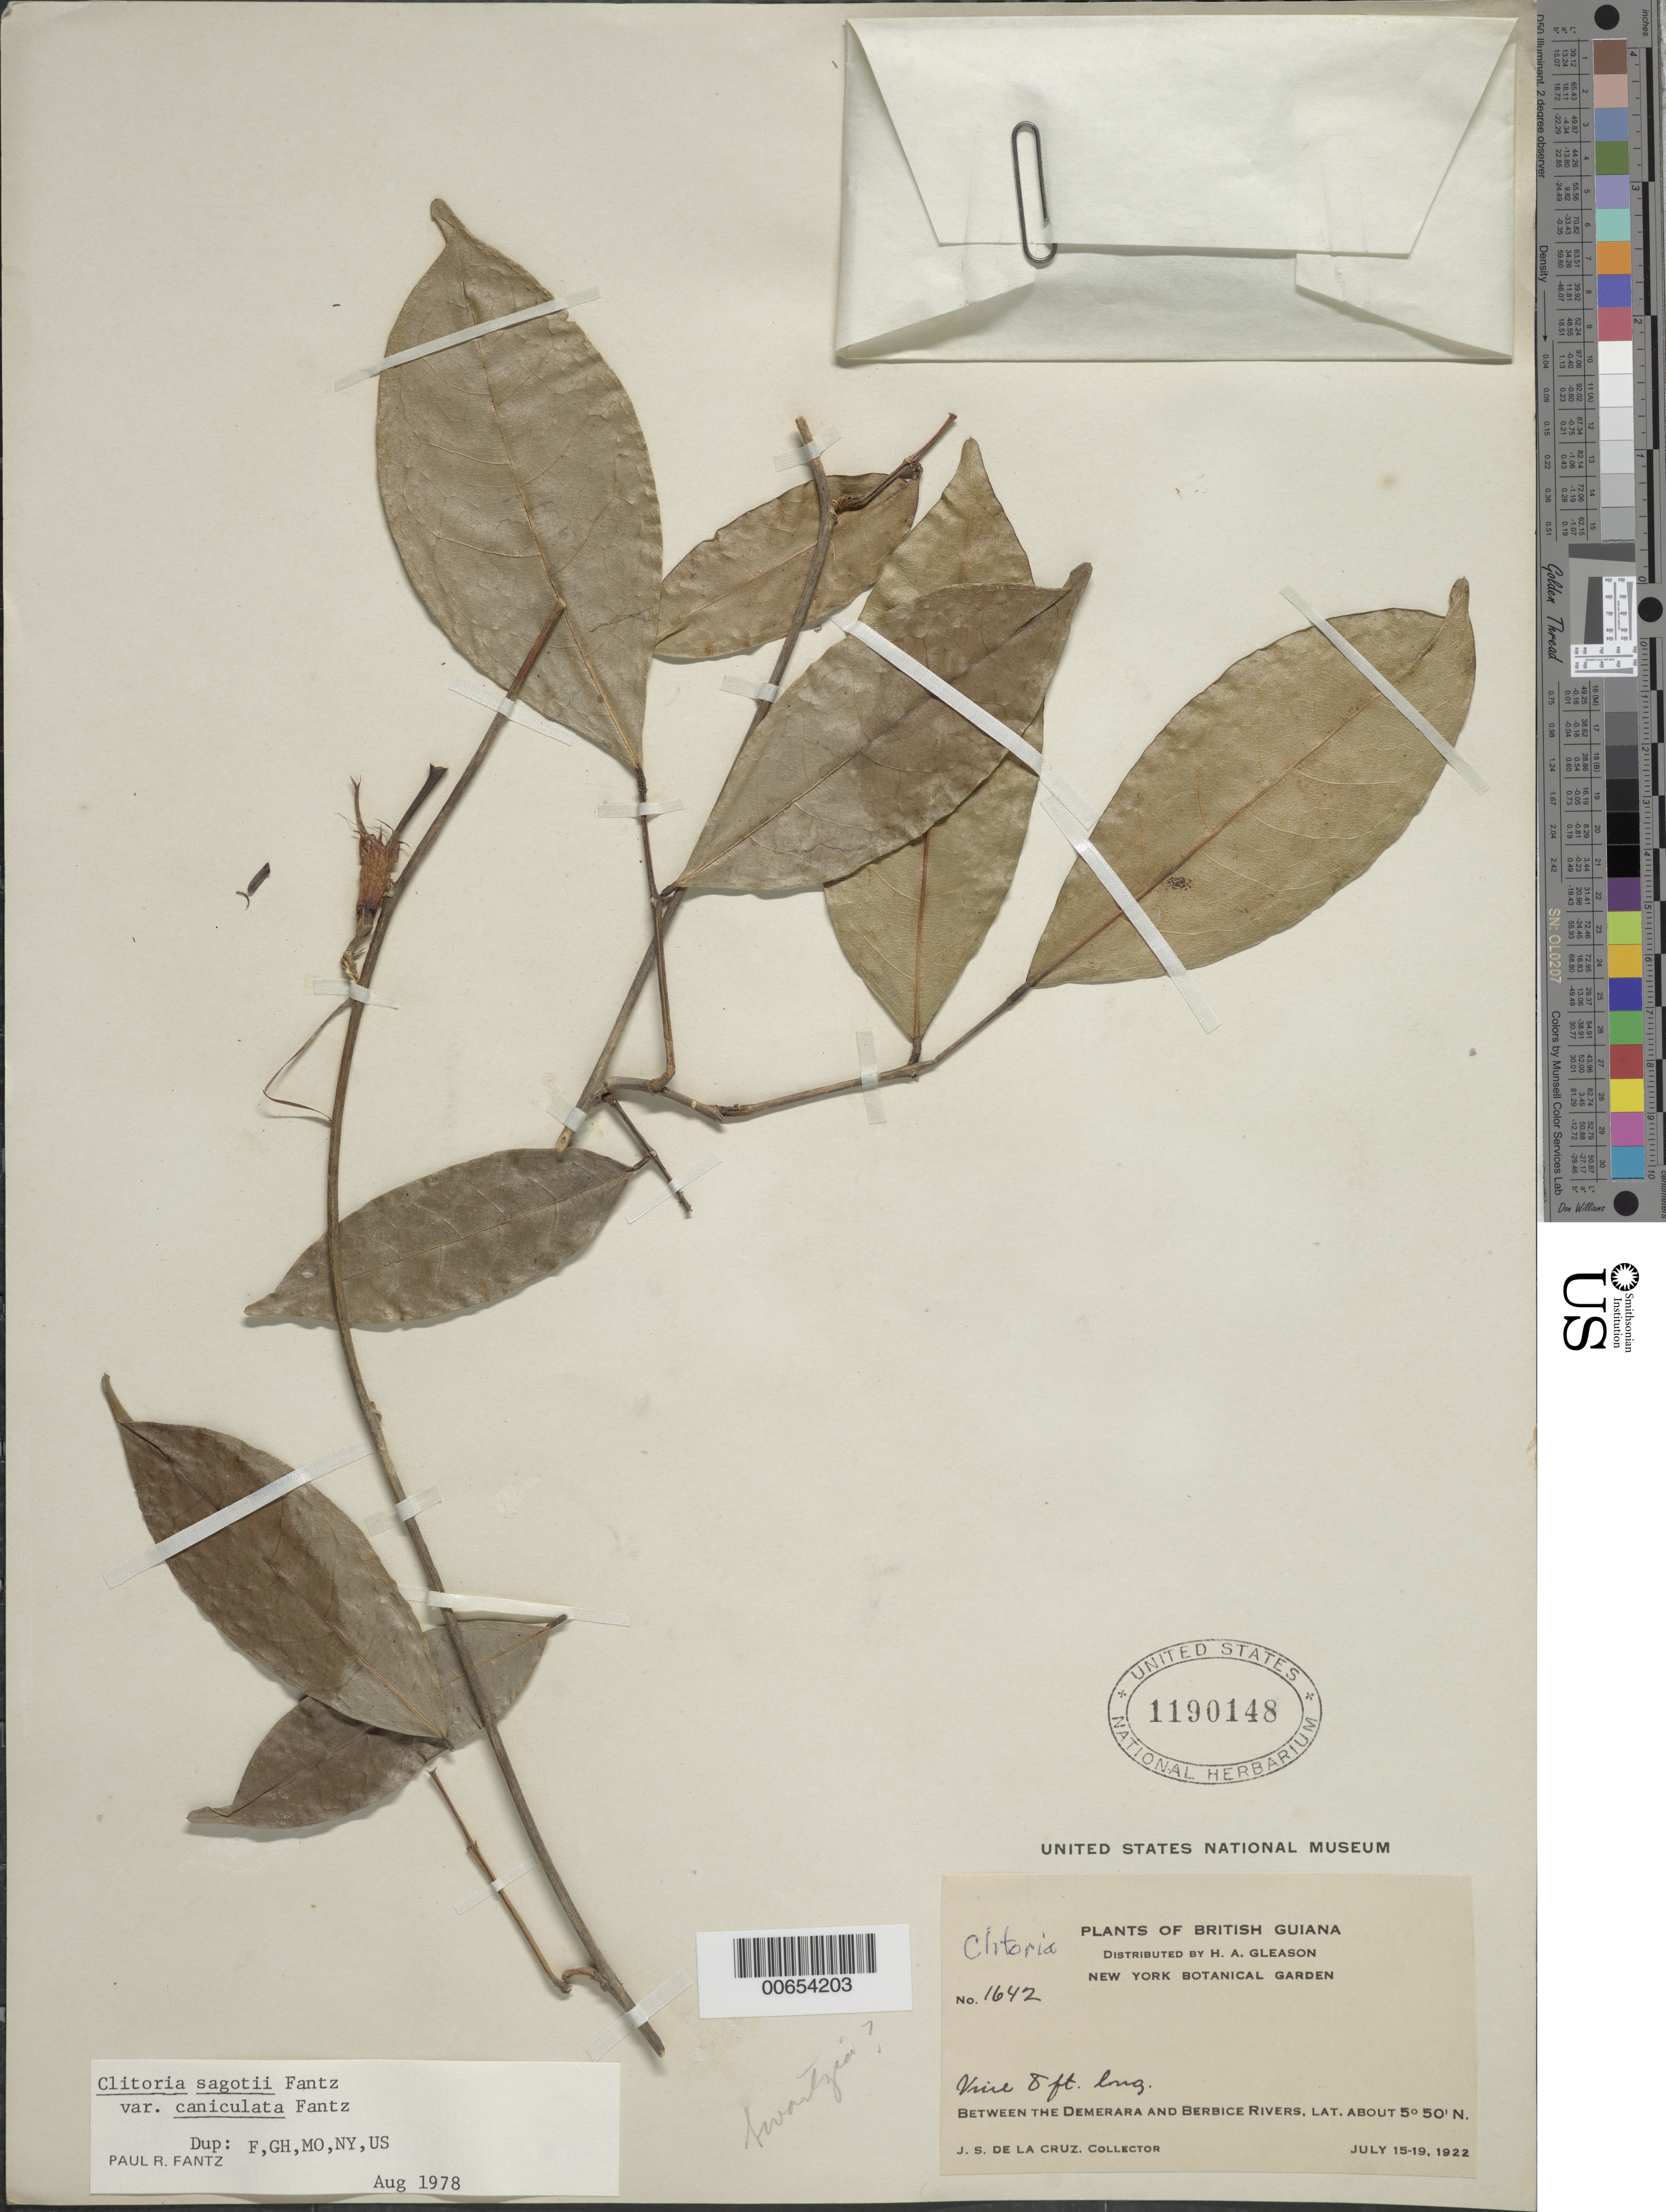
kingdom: Plantae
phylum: Tracheophyta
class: Magnoliopsida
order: Fabales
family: Fabaceae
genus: Clitoria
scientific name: Clitoria sagotii var. canaliculata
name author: Fantz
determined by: Fantz, P. R., (FLAS), University of Florida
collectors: J. S. de la Cruz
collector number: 1642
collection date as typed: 15-Jul-22 to 19-Jul-22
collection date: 1922-07-15/1922-07-19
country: Guyana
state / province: U. Demerara-Berbice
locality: Demerara River to the Berbice River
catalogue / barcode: US 1190148